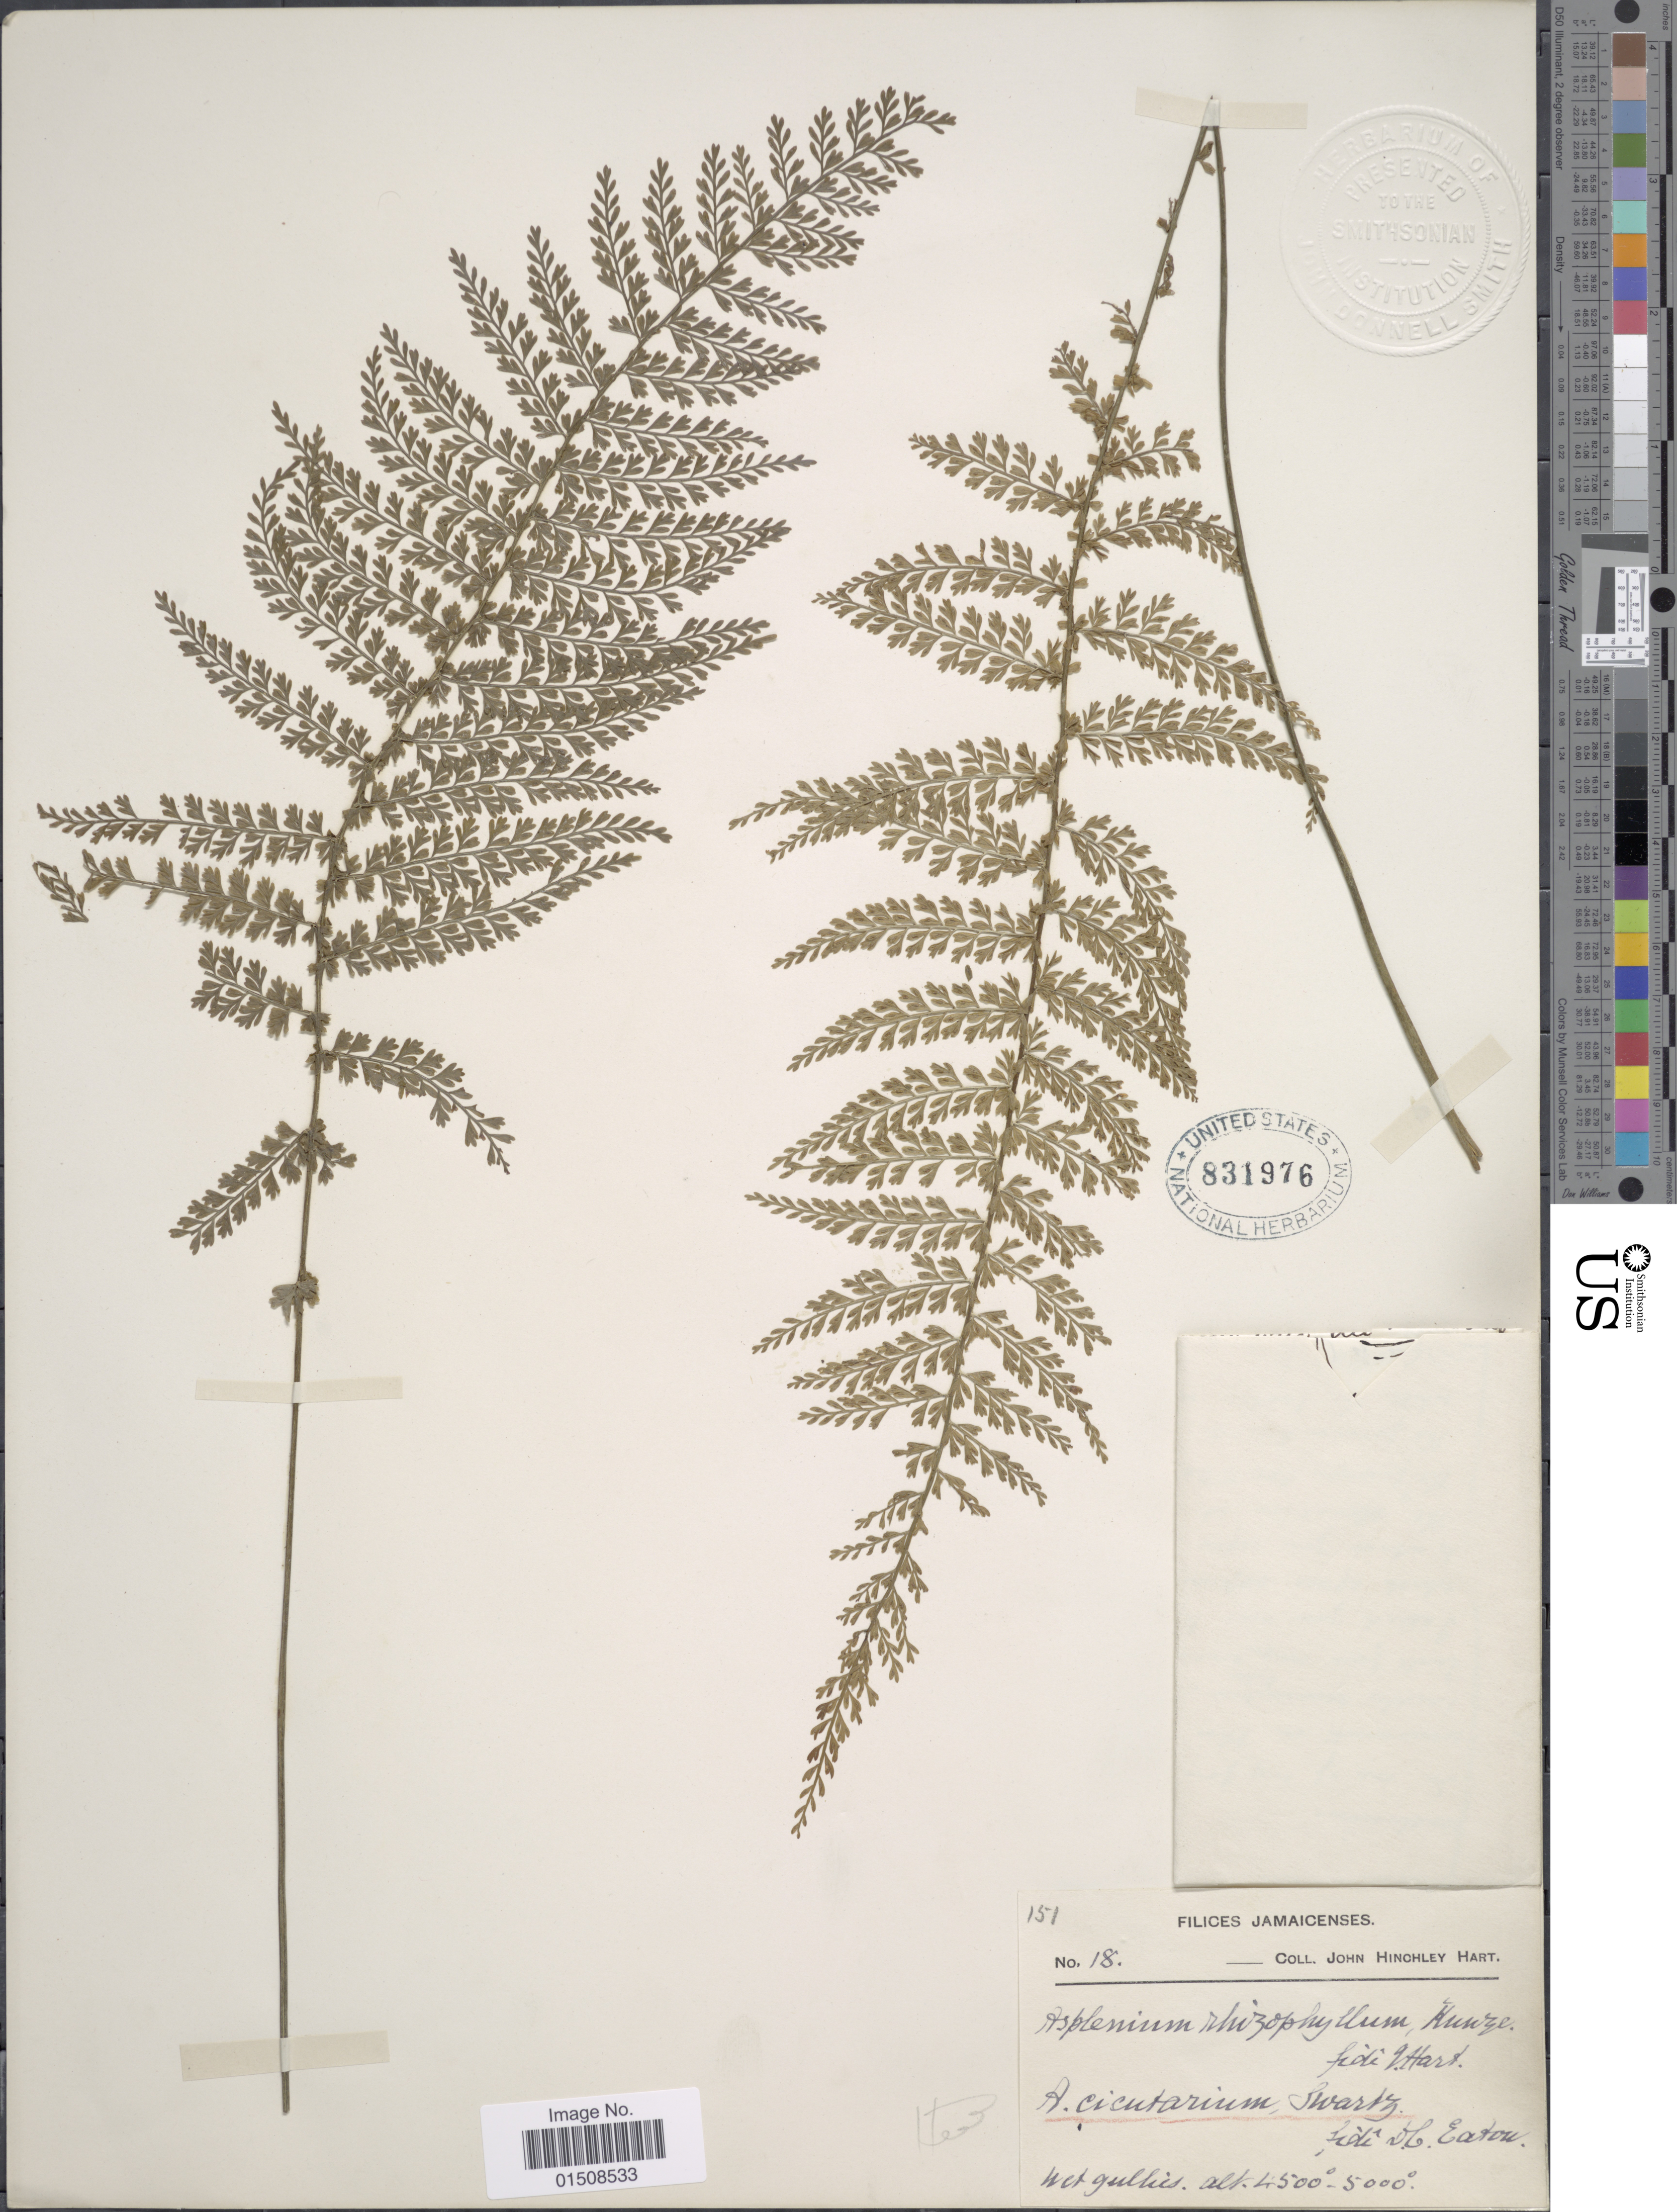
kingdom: Plantae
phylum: Tracheophyta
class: Polypodiopsida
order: Polypodiales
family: Aspleniaceae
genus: Asplenium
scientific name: Asplenium cristatum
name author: Lam.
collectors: J. H. Hart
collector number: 18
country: Jamaica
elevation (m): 1372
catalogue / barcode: US 831976